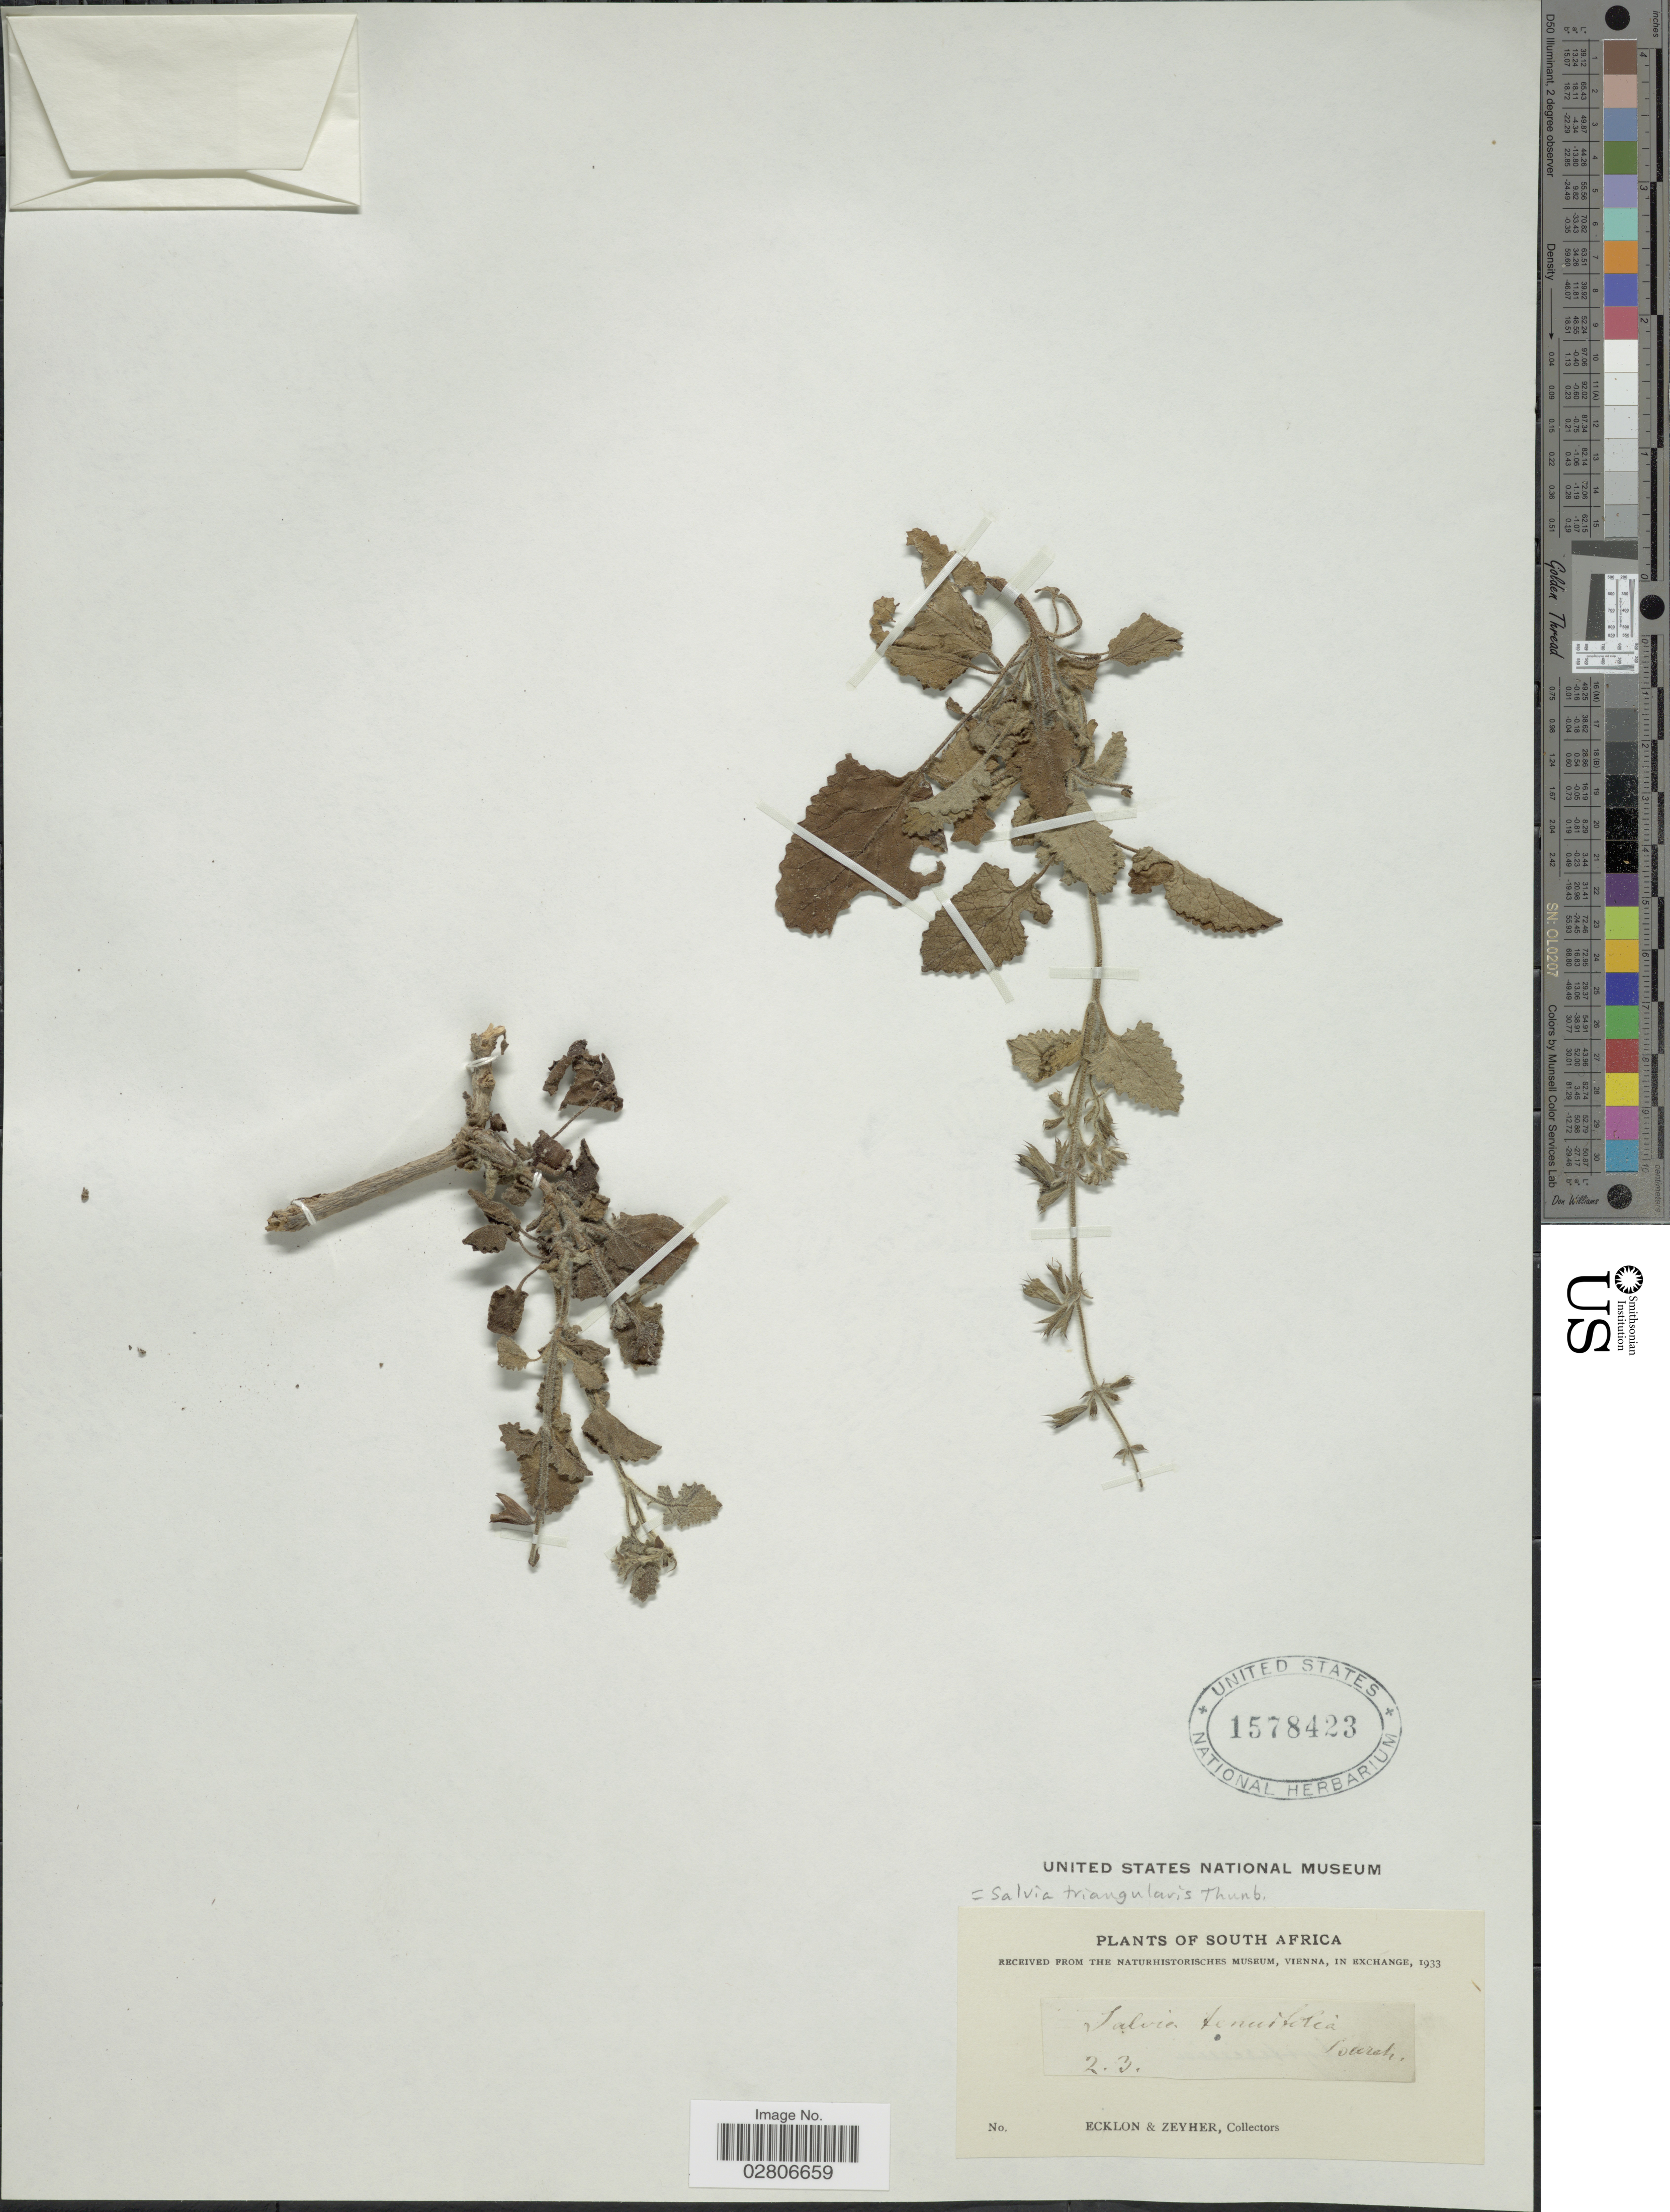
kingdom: Plantae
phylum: Tracheophyta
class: Magnoliopsida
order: Lamiales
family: Lamiaceae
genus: Salvia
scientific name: Salvia triangularis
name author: Thunb.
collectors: -. Ecklon & -. Zeyher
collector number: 2.3?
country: South Africa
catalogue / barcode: US 1578423